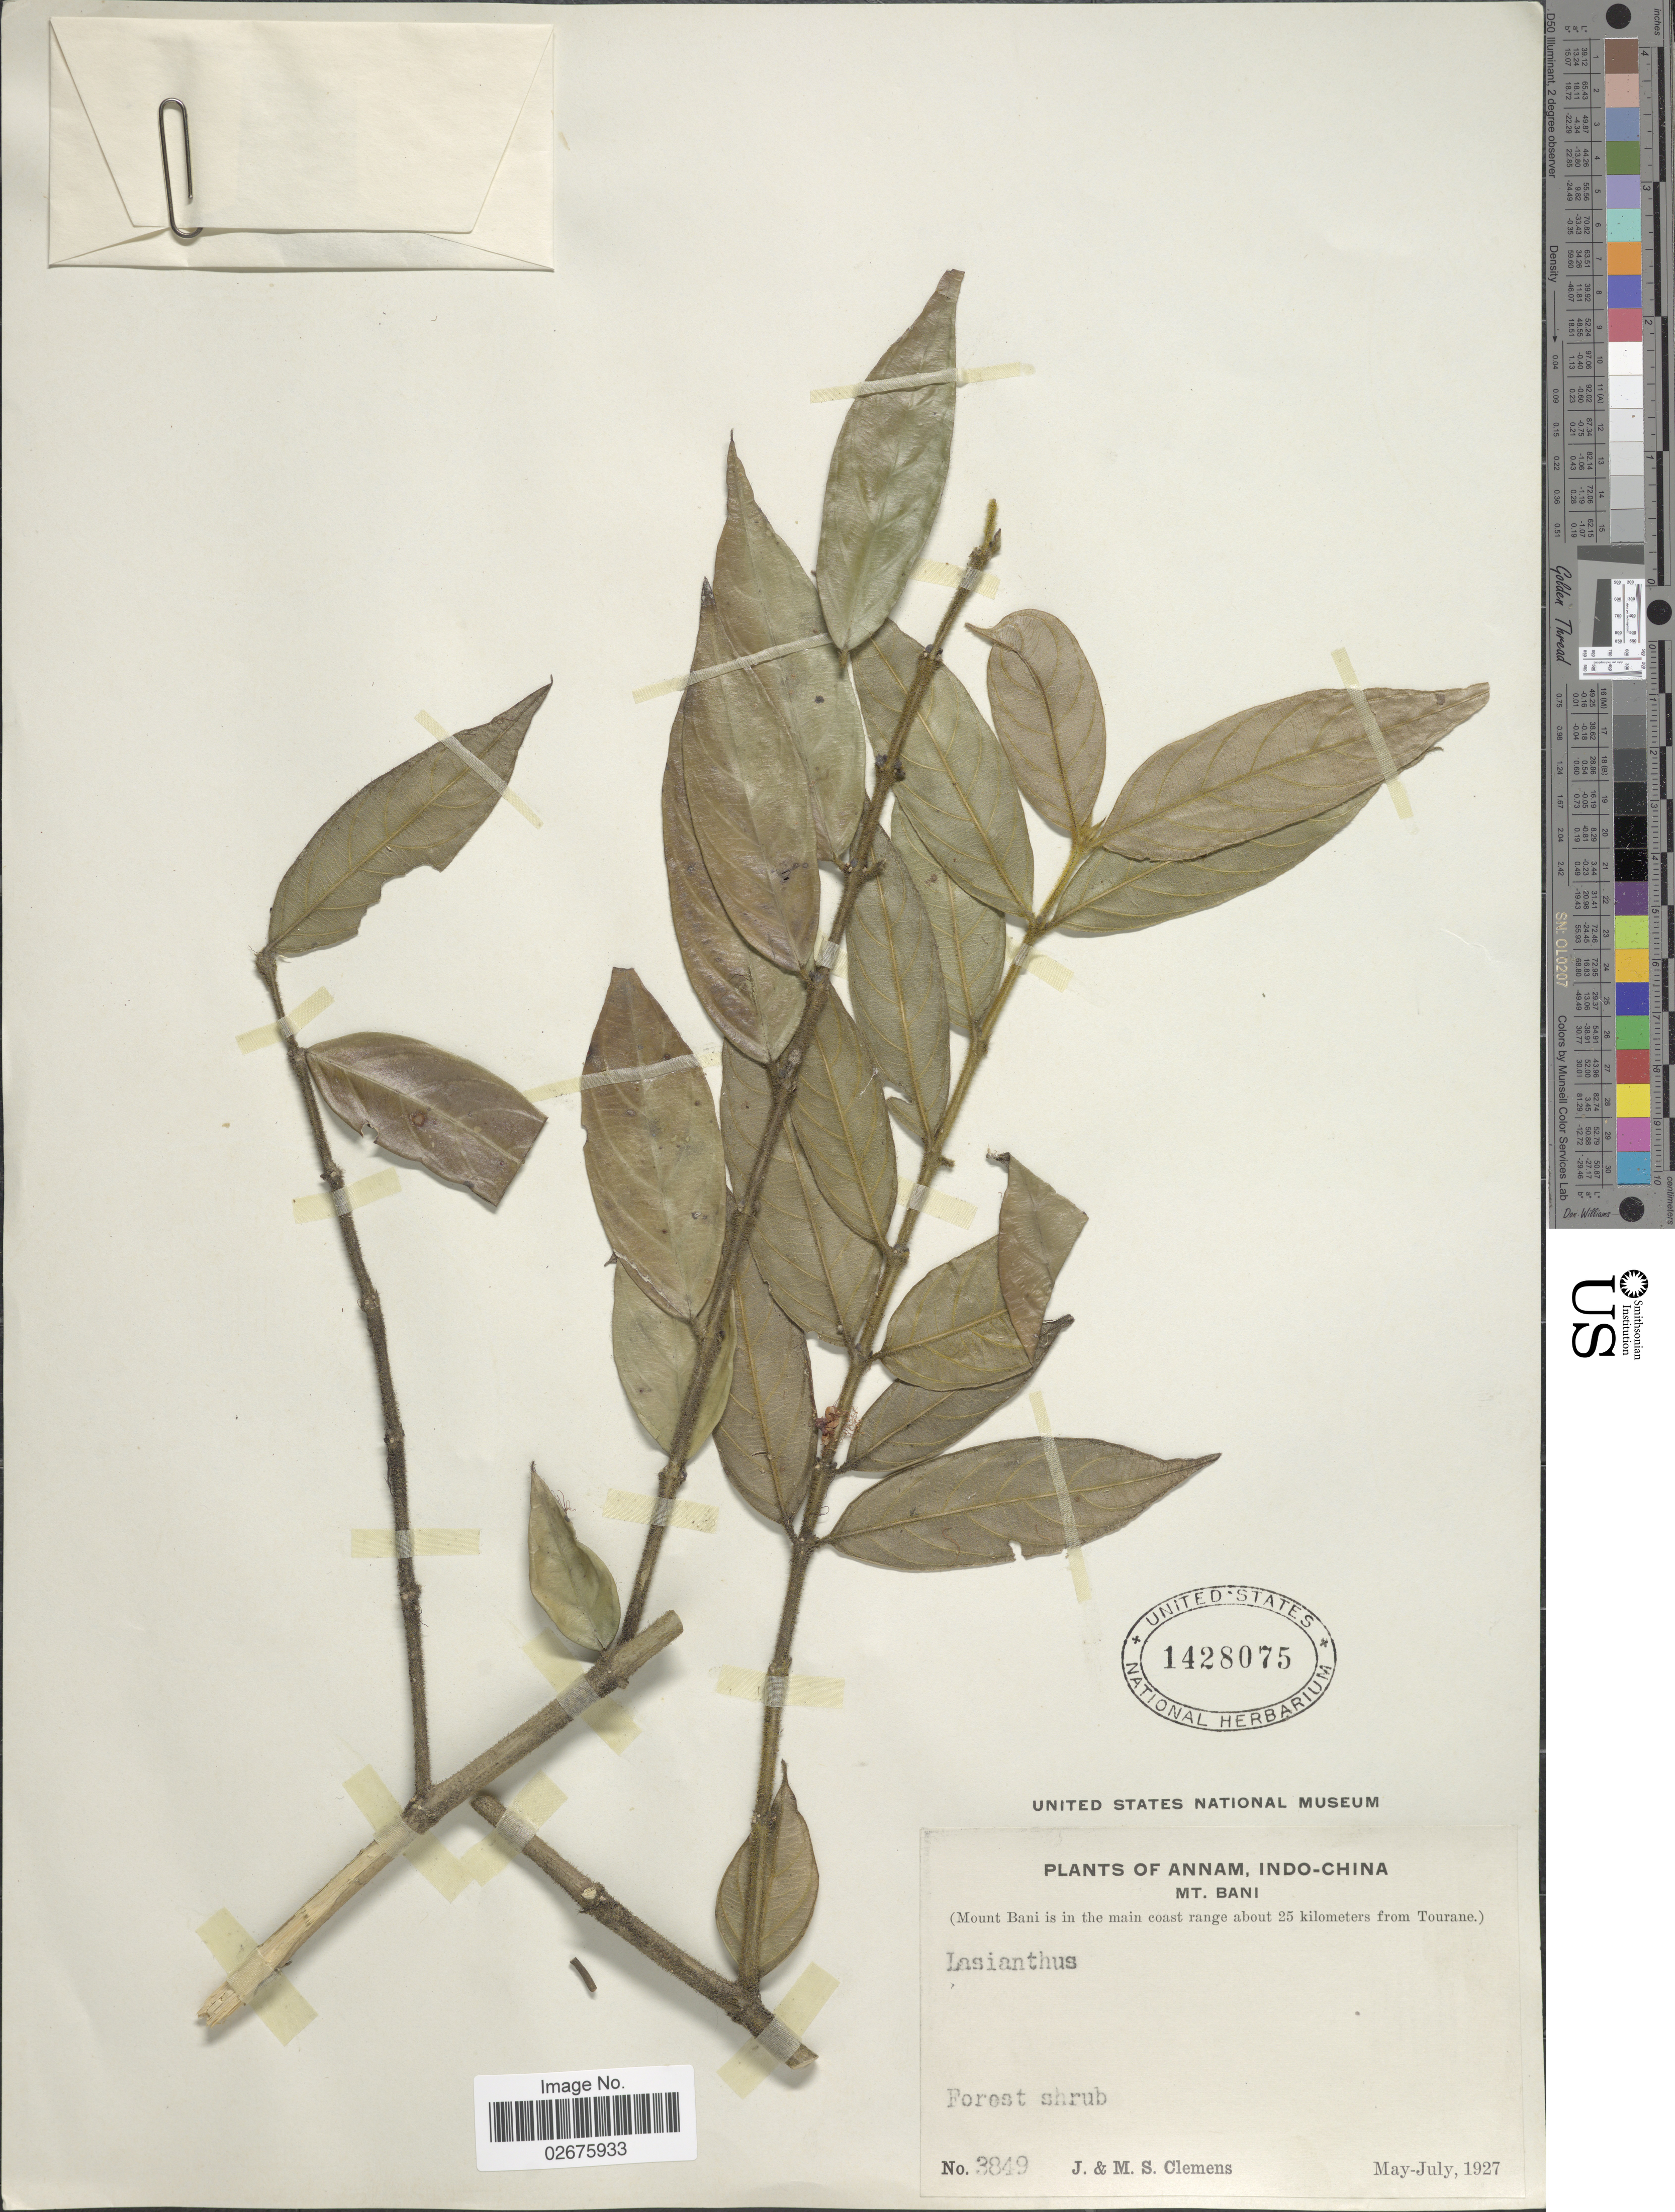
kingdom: Plantae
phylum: Tracheophyta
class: Magnoliopsida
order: Gentianales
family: Rubiaceae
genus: Lasianthus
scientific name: Lasianthus sp.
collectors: J. Clemens & M. S. Clemens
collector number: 3849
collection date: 1927-05/1927-07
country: Vietnam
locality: Annam, Indo-China, Mt. Bani (Mount Bani is in the main coast range about 25 kilometers from Tourane), Forest shrub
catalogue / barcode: US 1428075